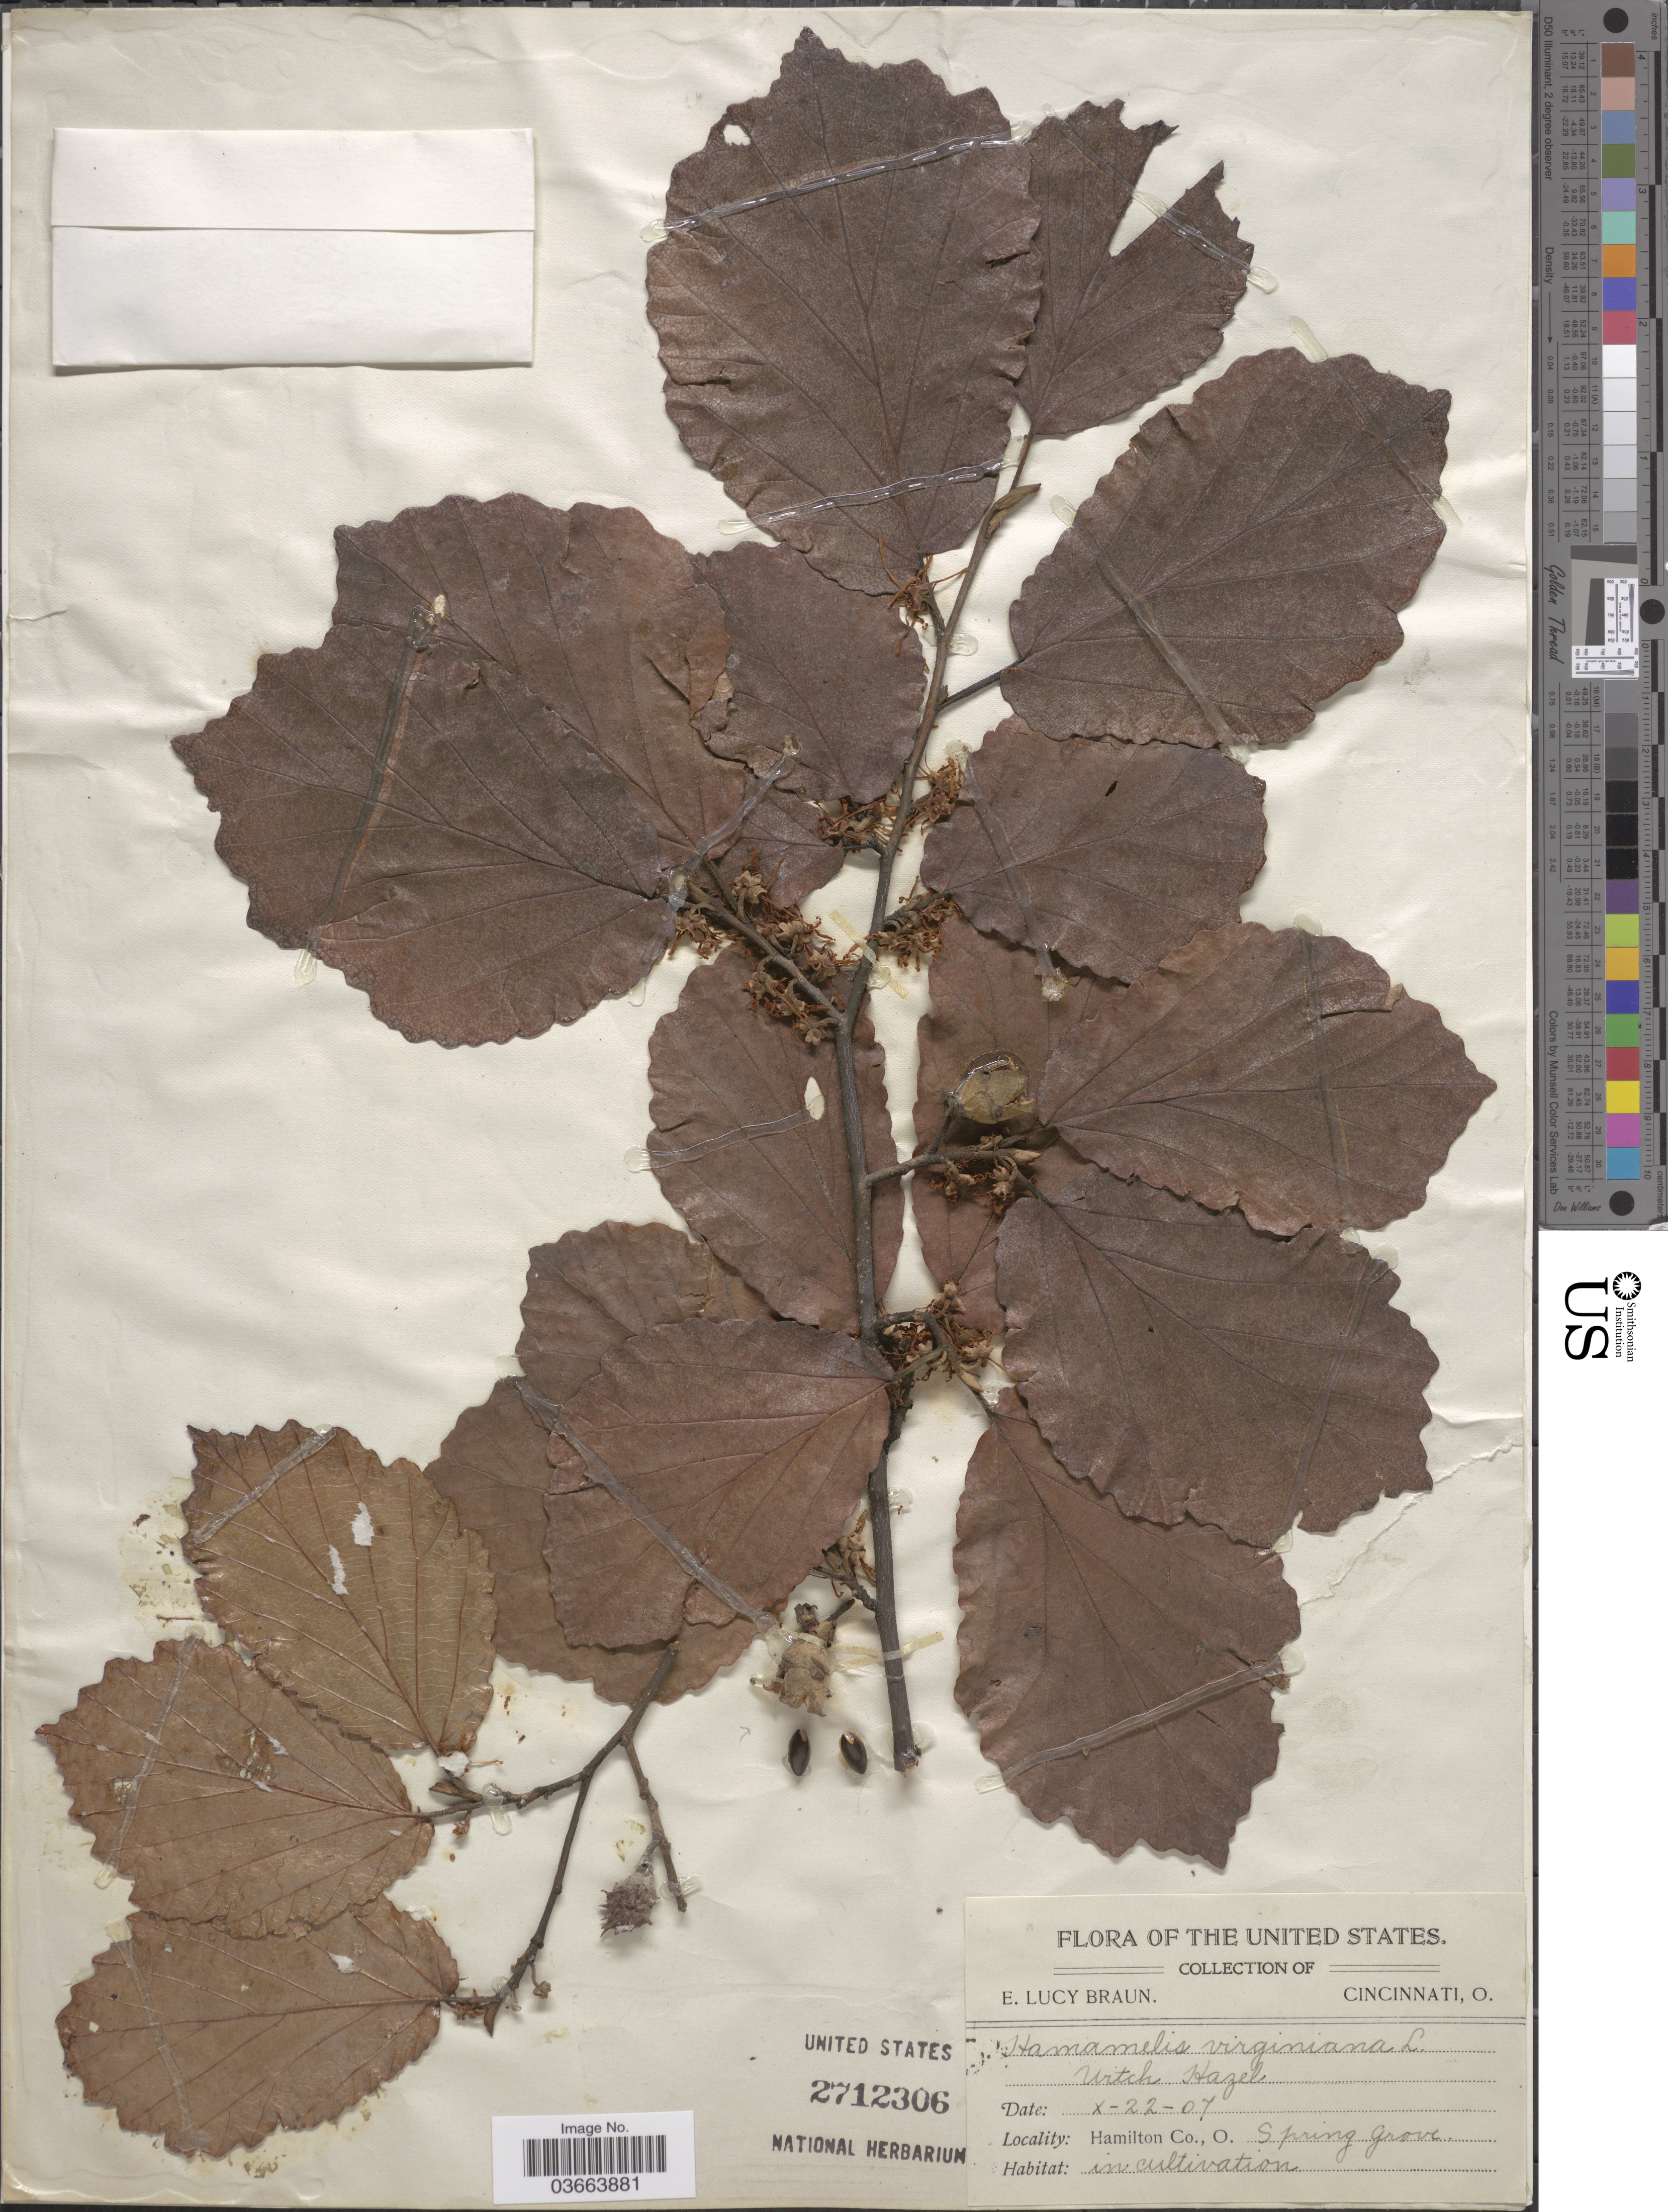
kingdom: Plantae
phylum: Tracheophyta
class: Magnoliopsida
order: Saxifragales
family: Hamamelidaceae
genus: Hamamelis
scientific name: Hamamelis virginiana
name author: L.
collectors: E. L. Braun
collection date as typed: Transcribed d/m/y: 22/10/7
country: United States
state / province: Ohio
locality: Hamilton Co. Spring Grove.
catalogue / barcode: US 2712306